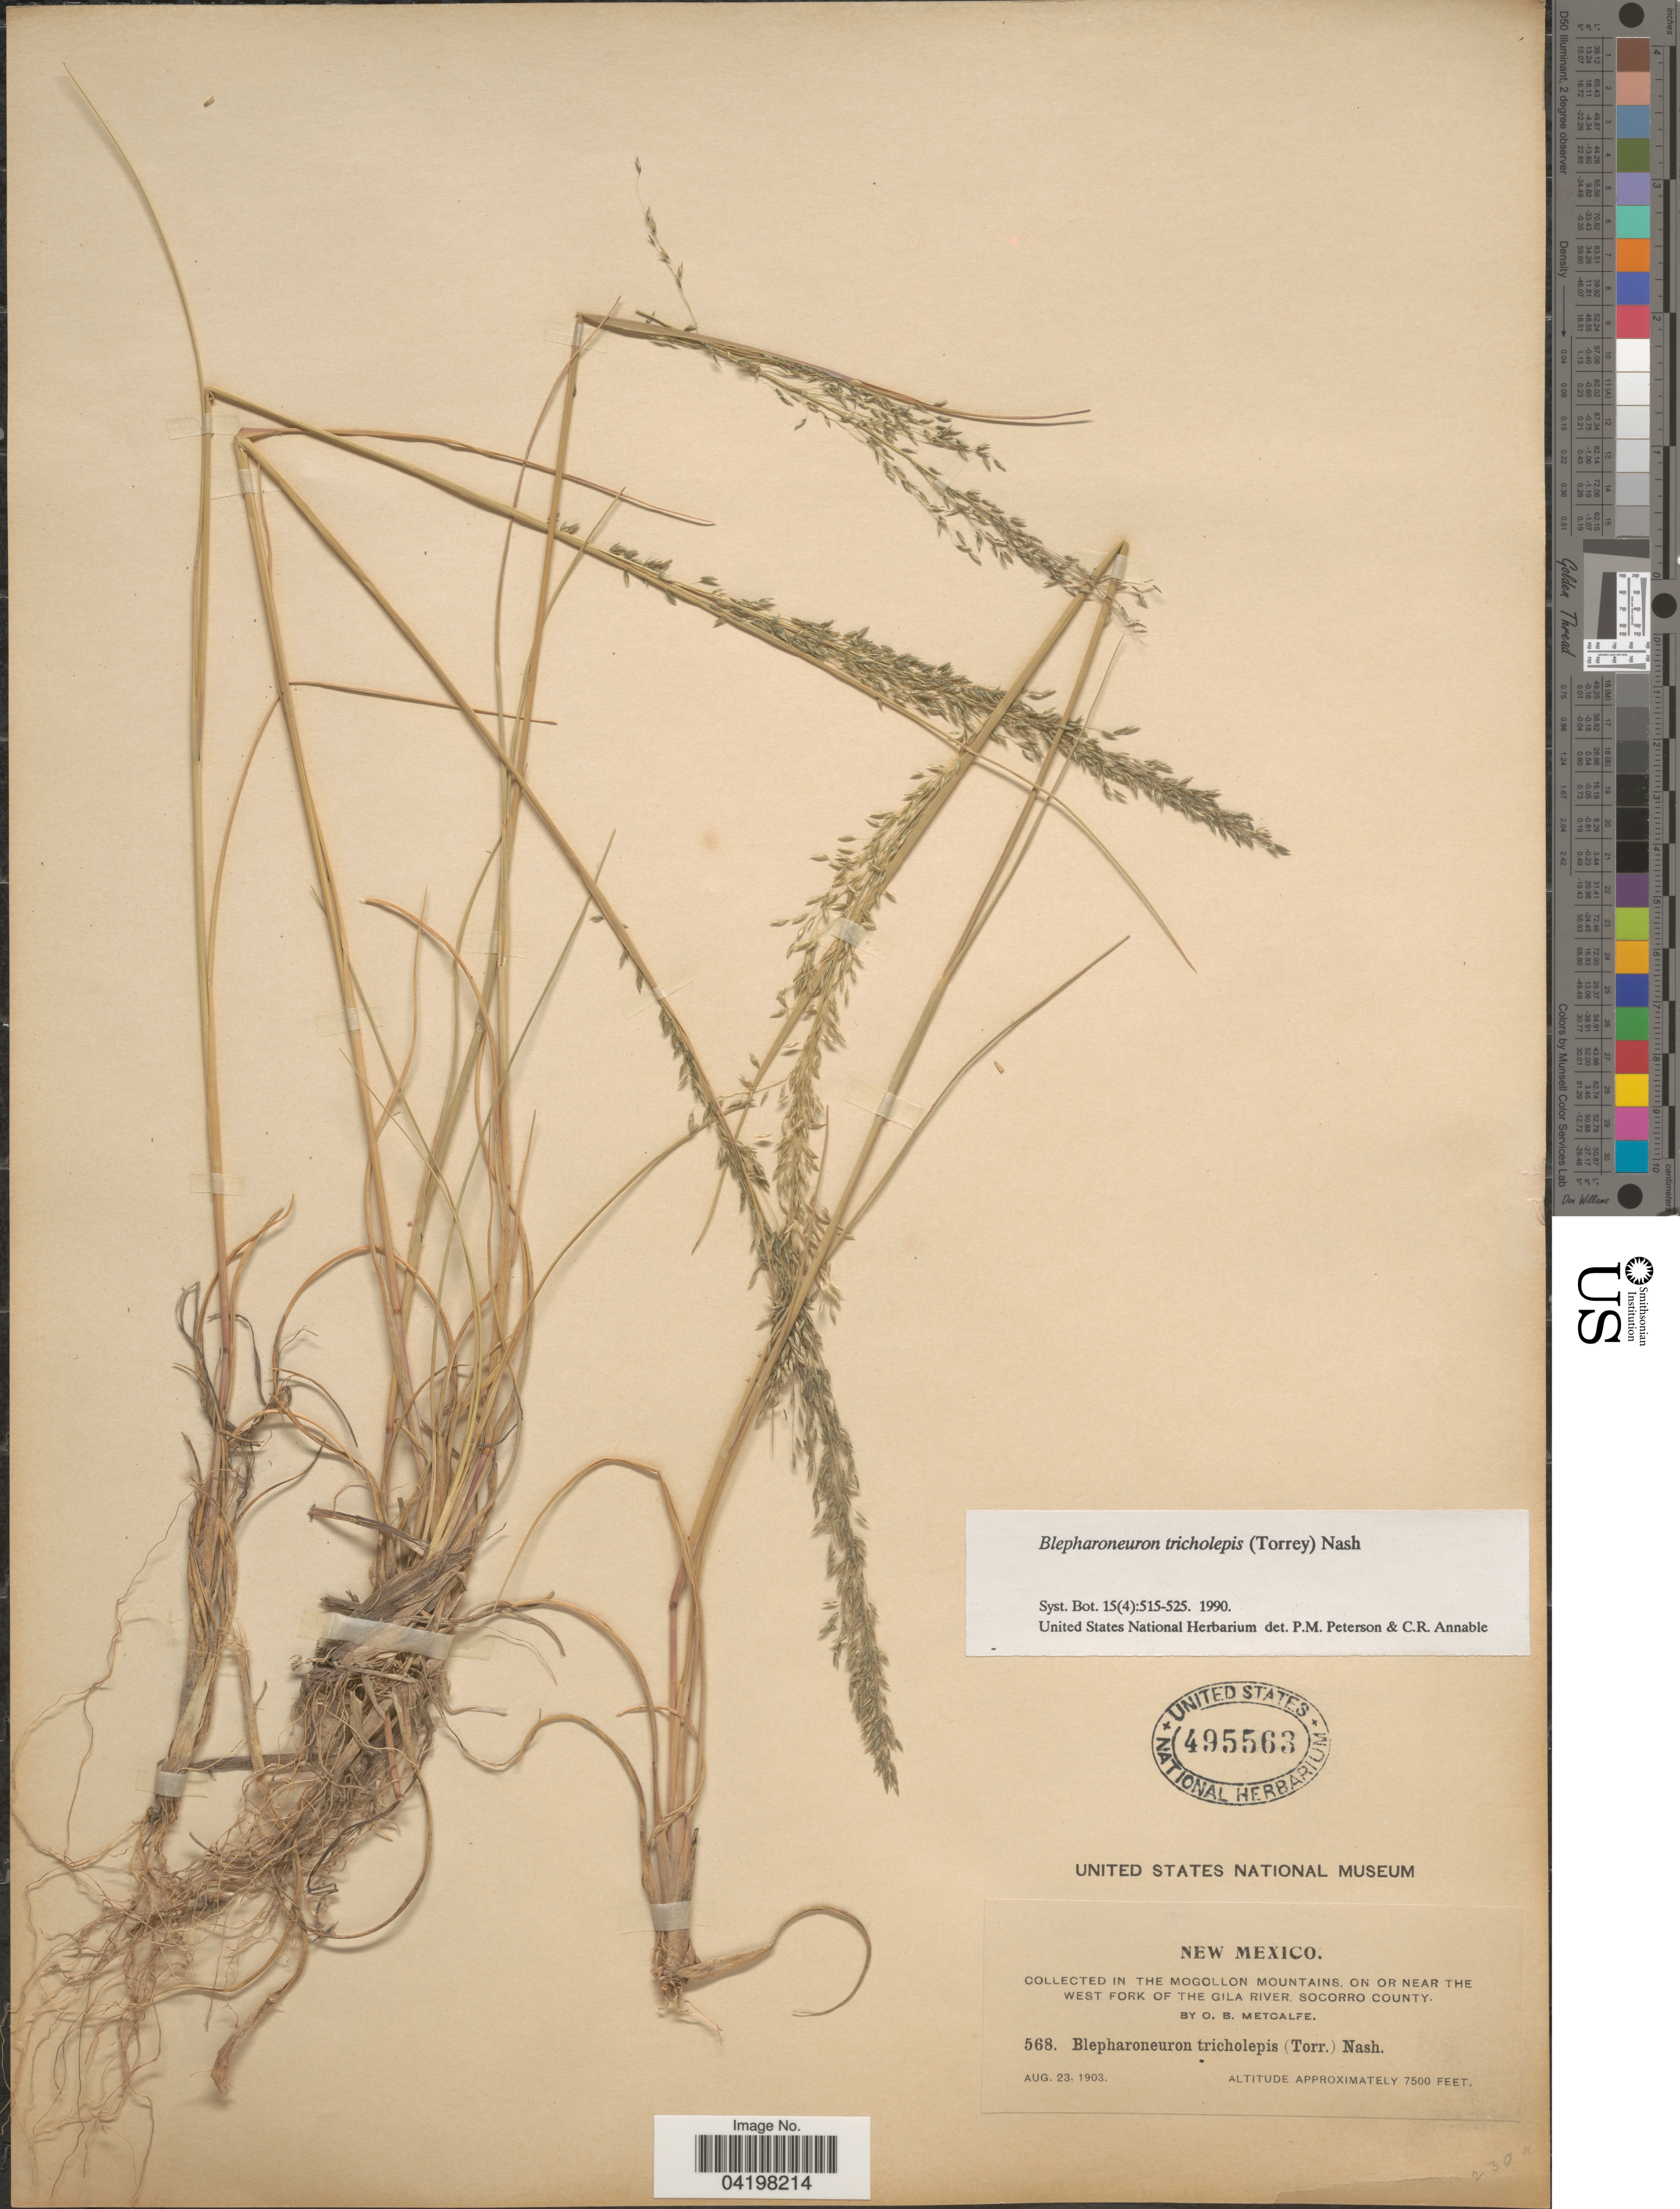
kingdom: Plantae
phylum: Tracheophyta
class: Liliopsida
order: Poales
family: Poaceae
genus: Muhlenbergia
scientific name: Muhlenbergia tricholepis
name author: (Torr.) Columbus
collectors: O. B. Metcalfe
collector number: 568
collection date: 1903-08-23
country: United States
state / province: New Mexico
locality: In the Mogollon Mountains, on or near the West Fork of the Gila River, Socorro County.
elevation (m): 2286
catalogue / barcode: US 495563